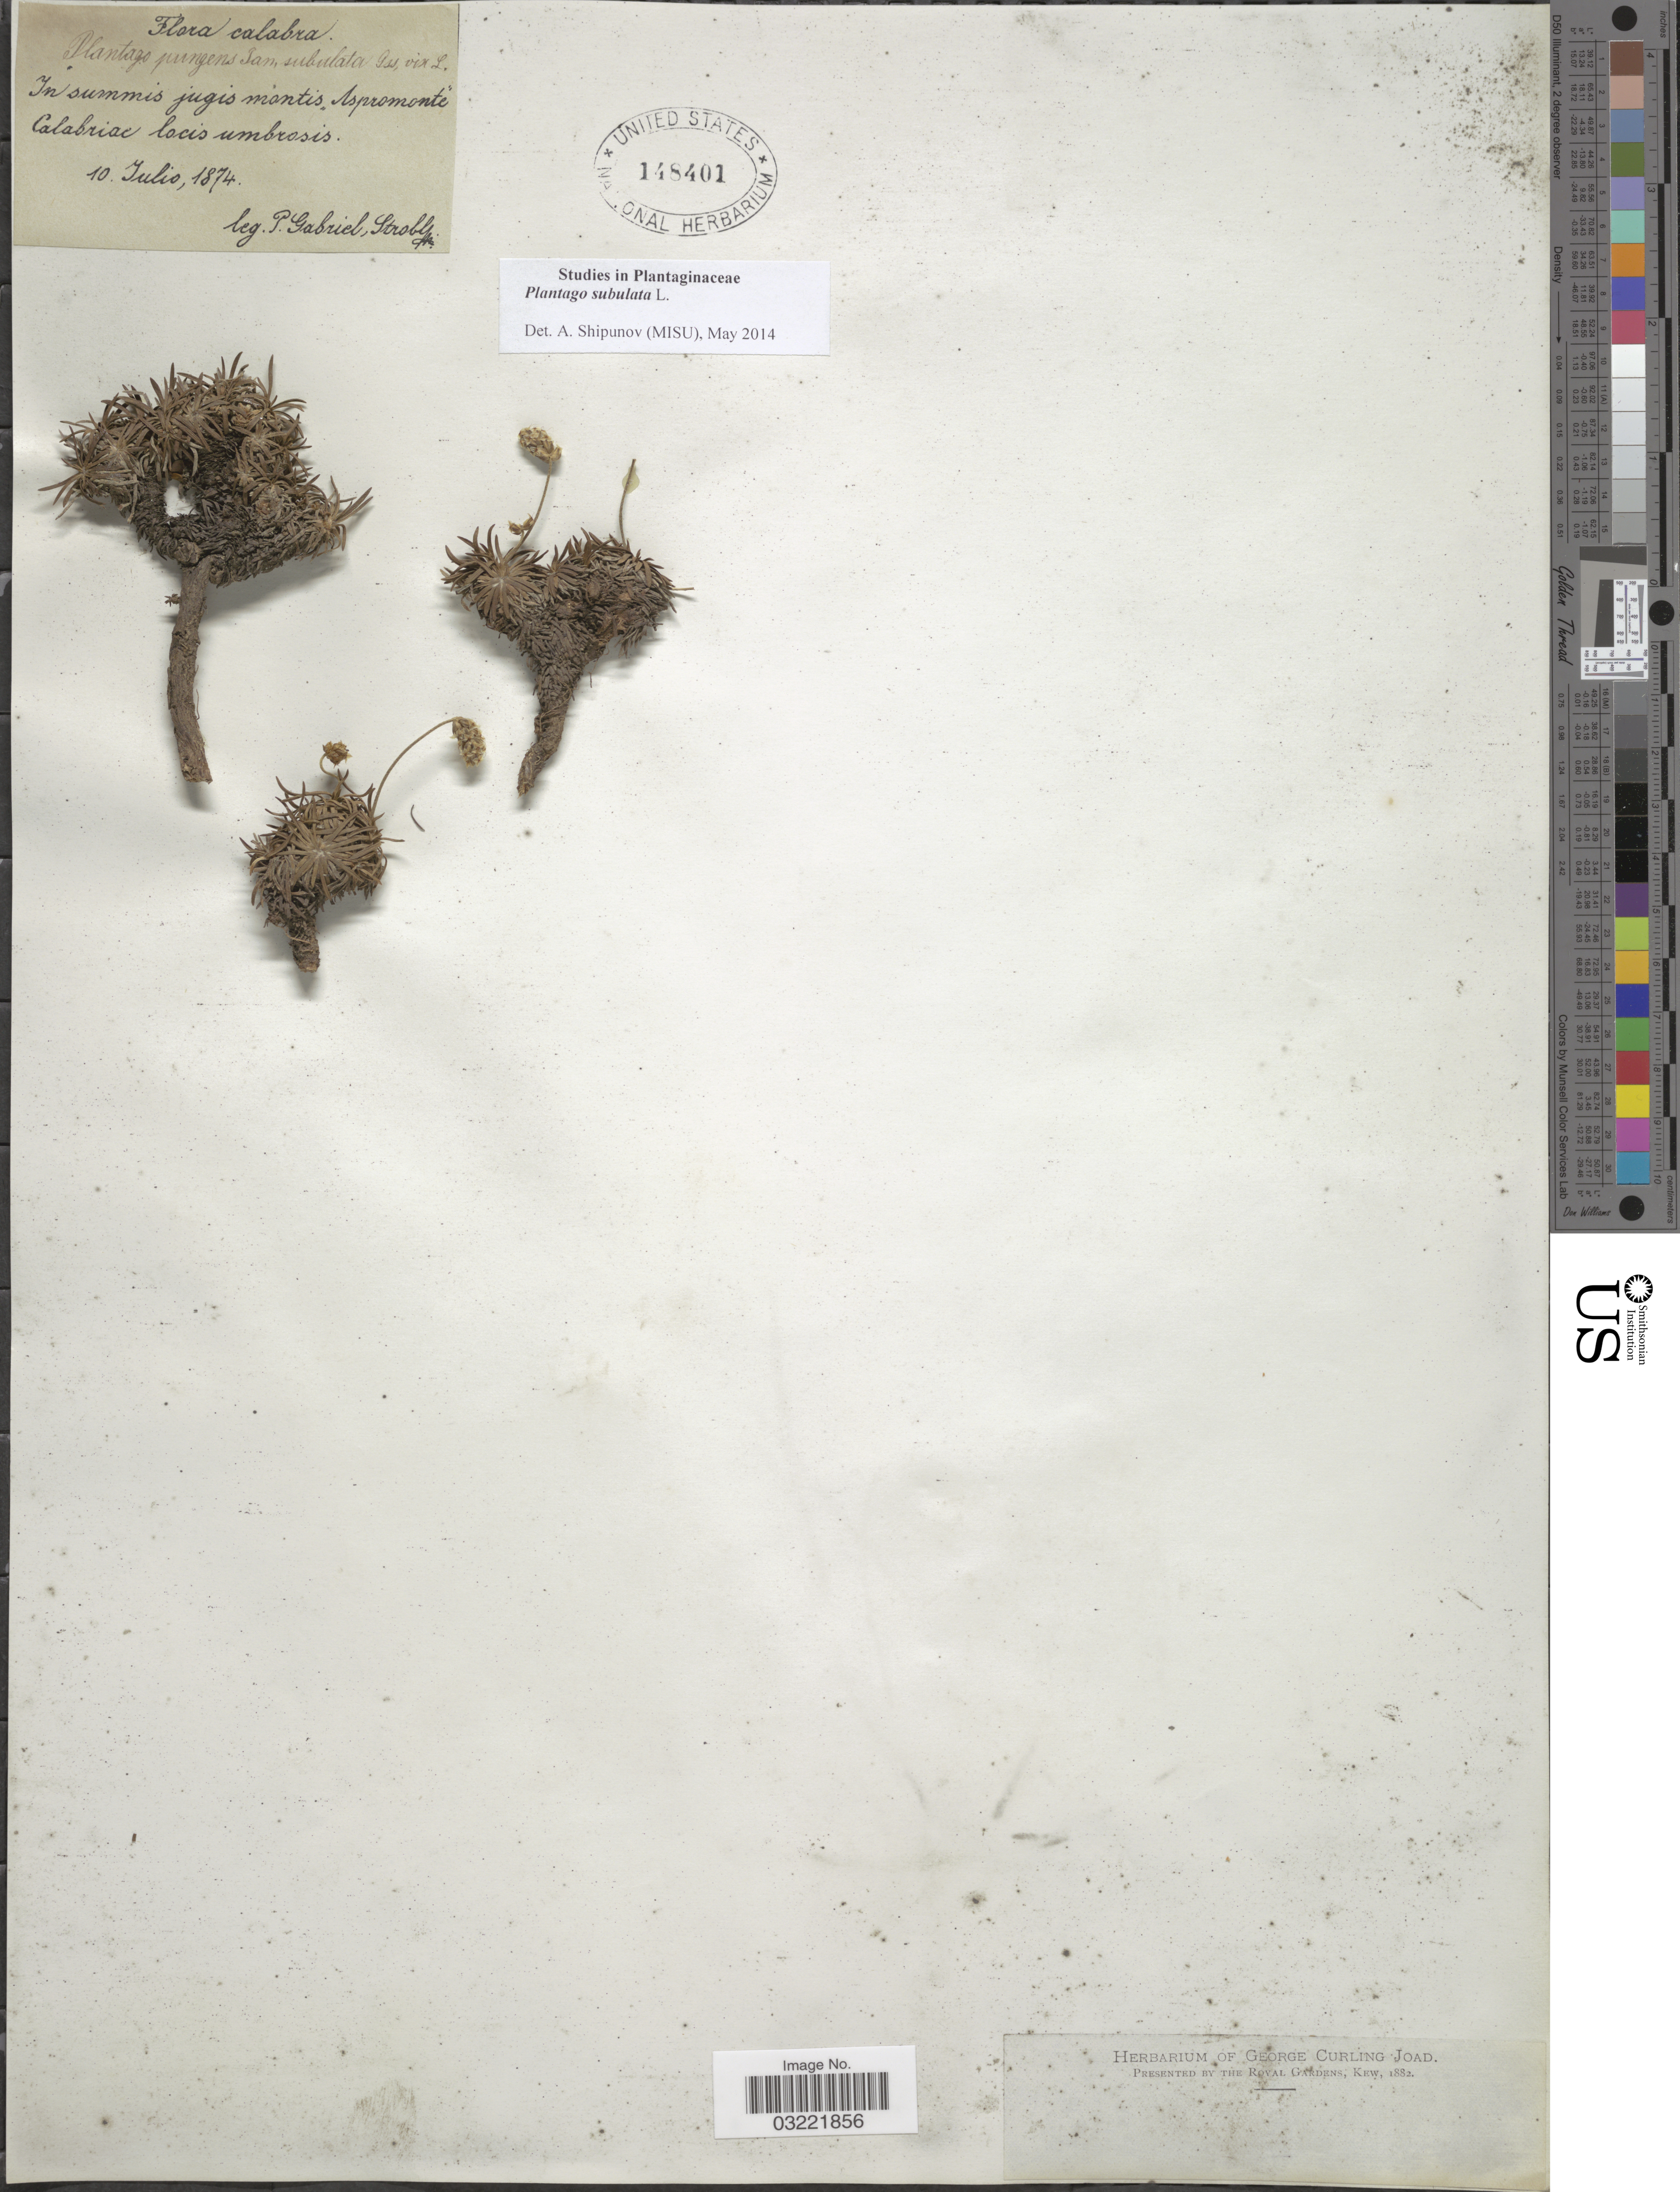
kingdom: Plantae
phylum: Tracheophyta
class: Magnoliopsida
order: Lamiales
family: Plantaginaceae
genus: Plantago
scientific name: Plantago subulata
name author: L.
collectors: P. G. Strobl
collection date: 1874-07-10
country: Italy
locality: Calabra. In summis jugis montis "Aspromonte" Calabriae locis umbrosis.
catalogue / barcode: US 148401